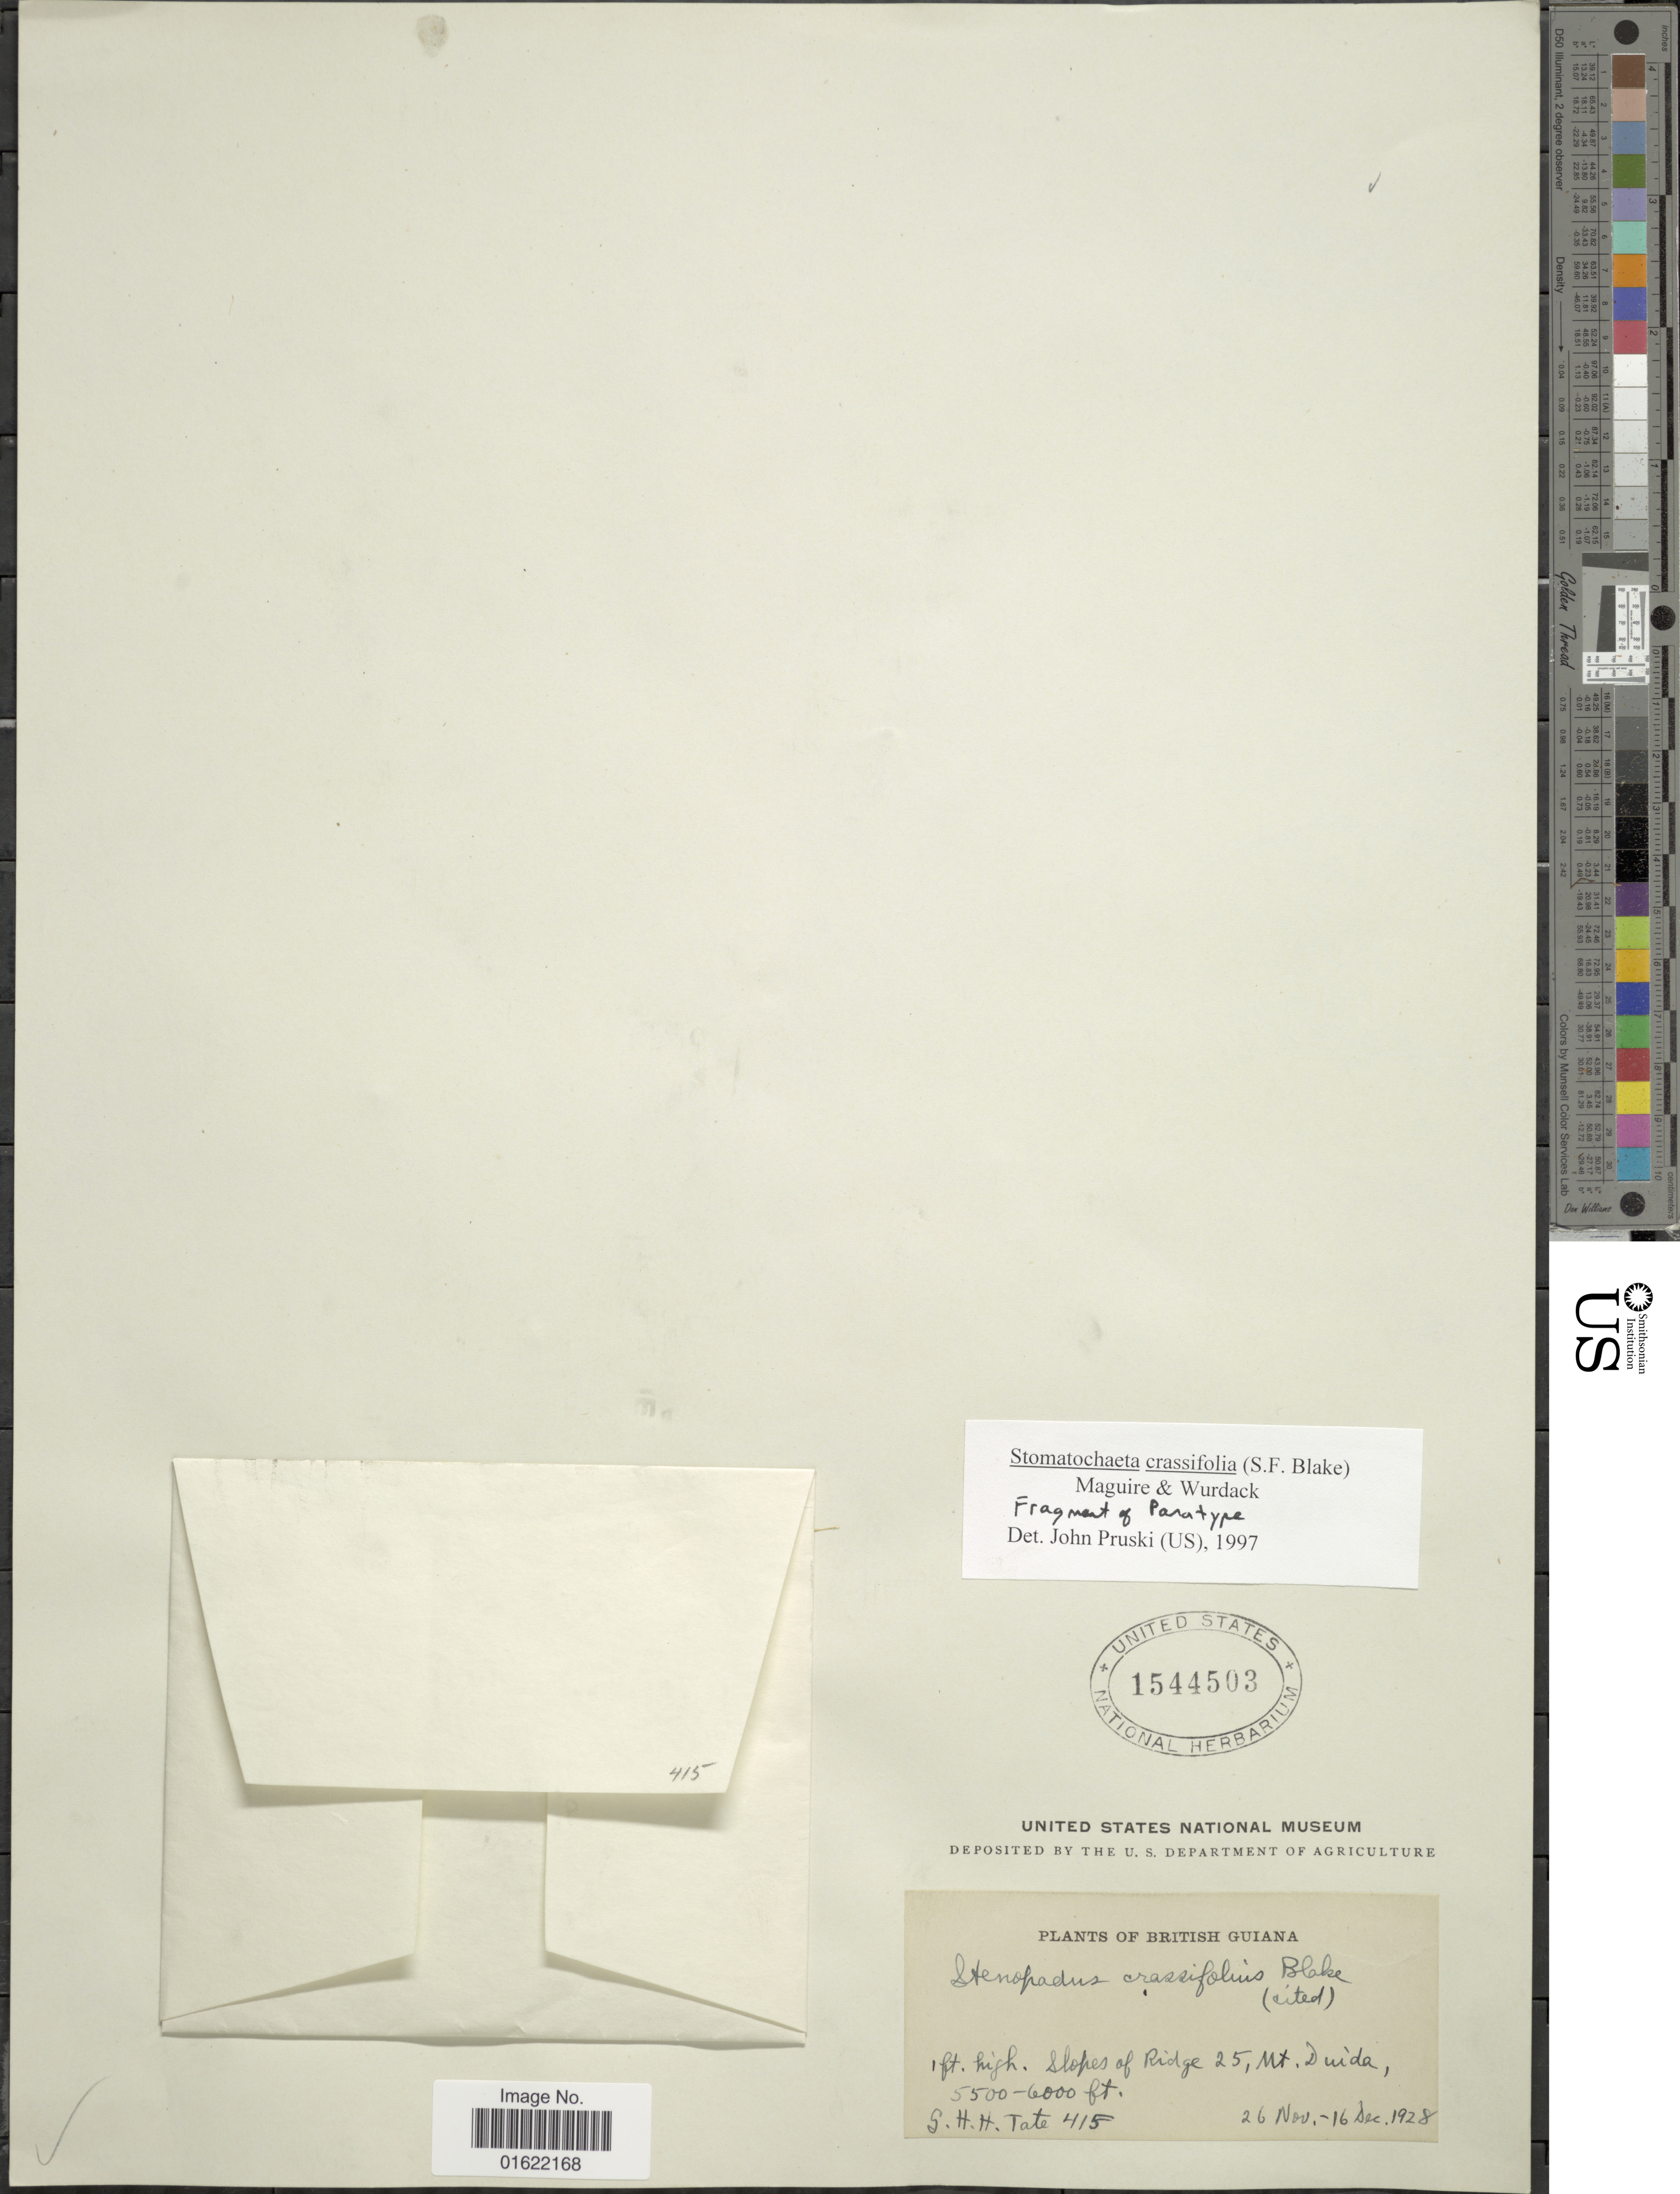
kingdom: Plantae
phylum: Tracheophyta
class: Magnoliopsida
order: Asterales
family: Asteraceae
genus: Stomatochaeta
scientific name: Stomatochaeta crassifolia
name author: (S.F. Blake) Maguire & Wurdack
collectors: G. Tate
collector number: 415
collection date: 1928-11-26/1928-12-16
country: Guyana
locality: British Guiana. slopes of Ridge 25, Mt. Duida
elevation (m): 1676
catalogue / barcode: US 1544503